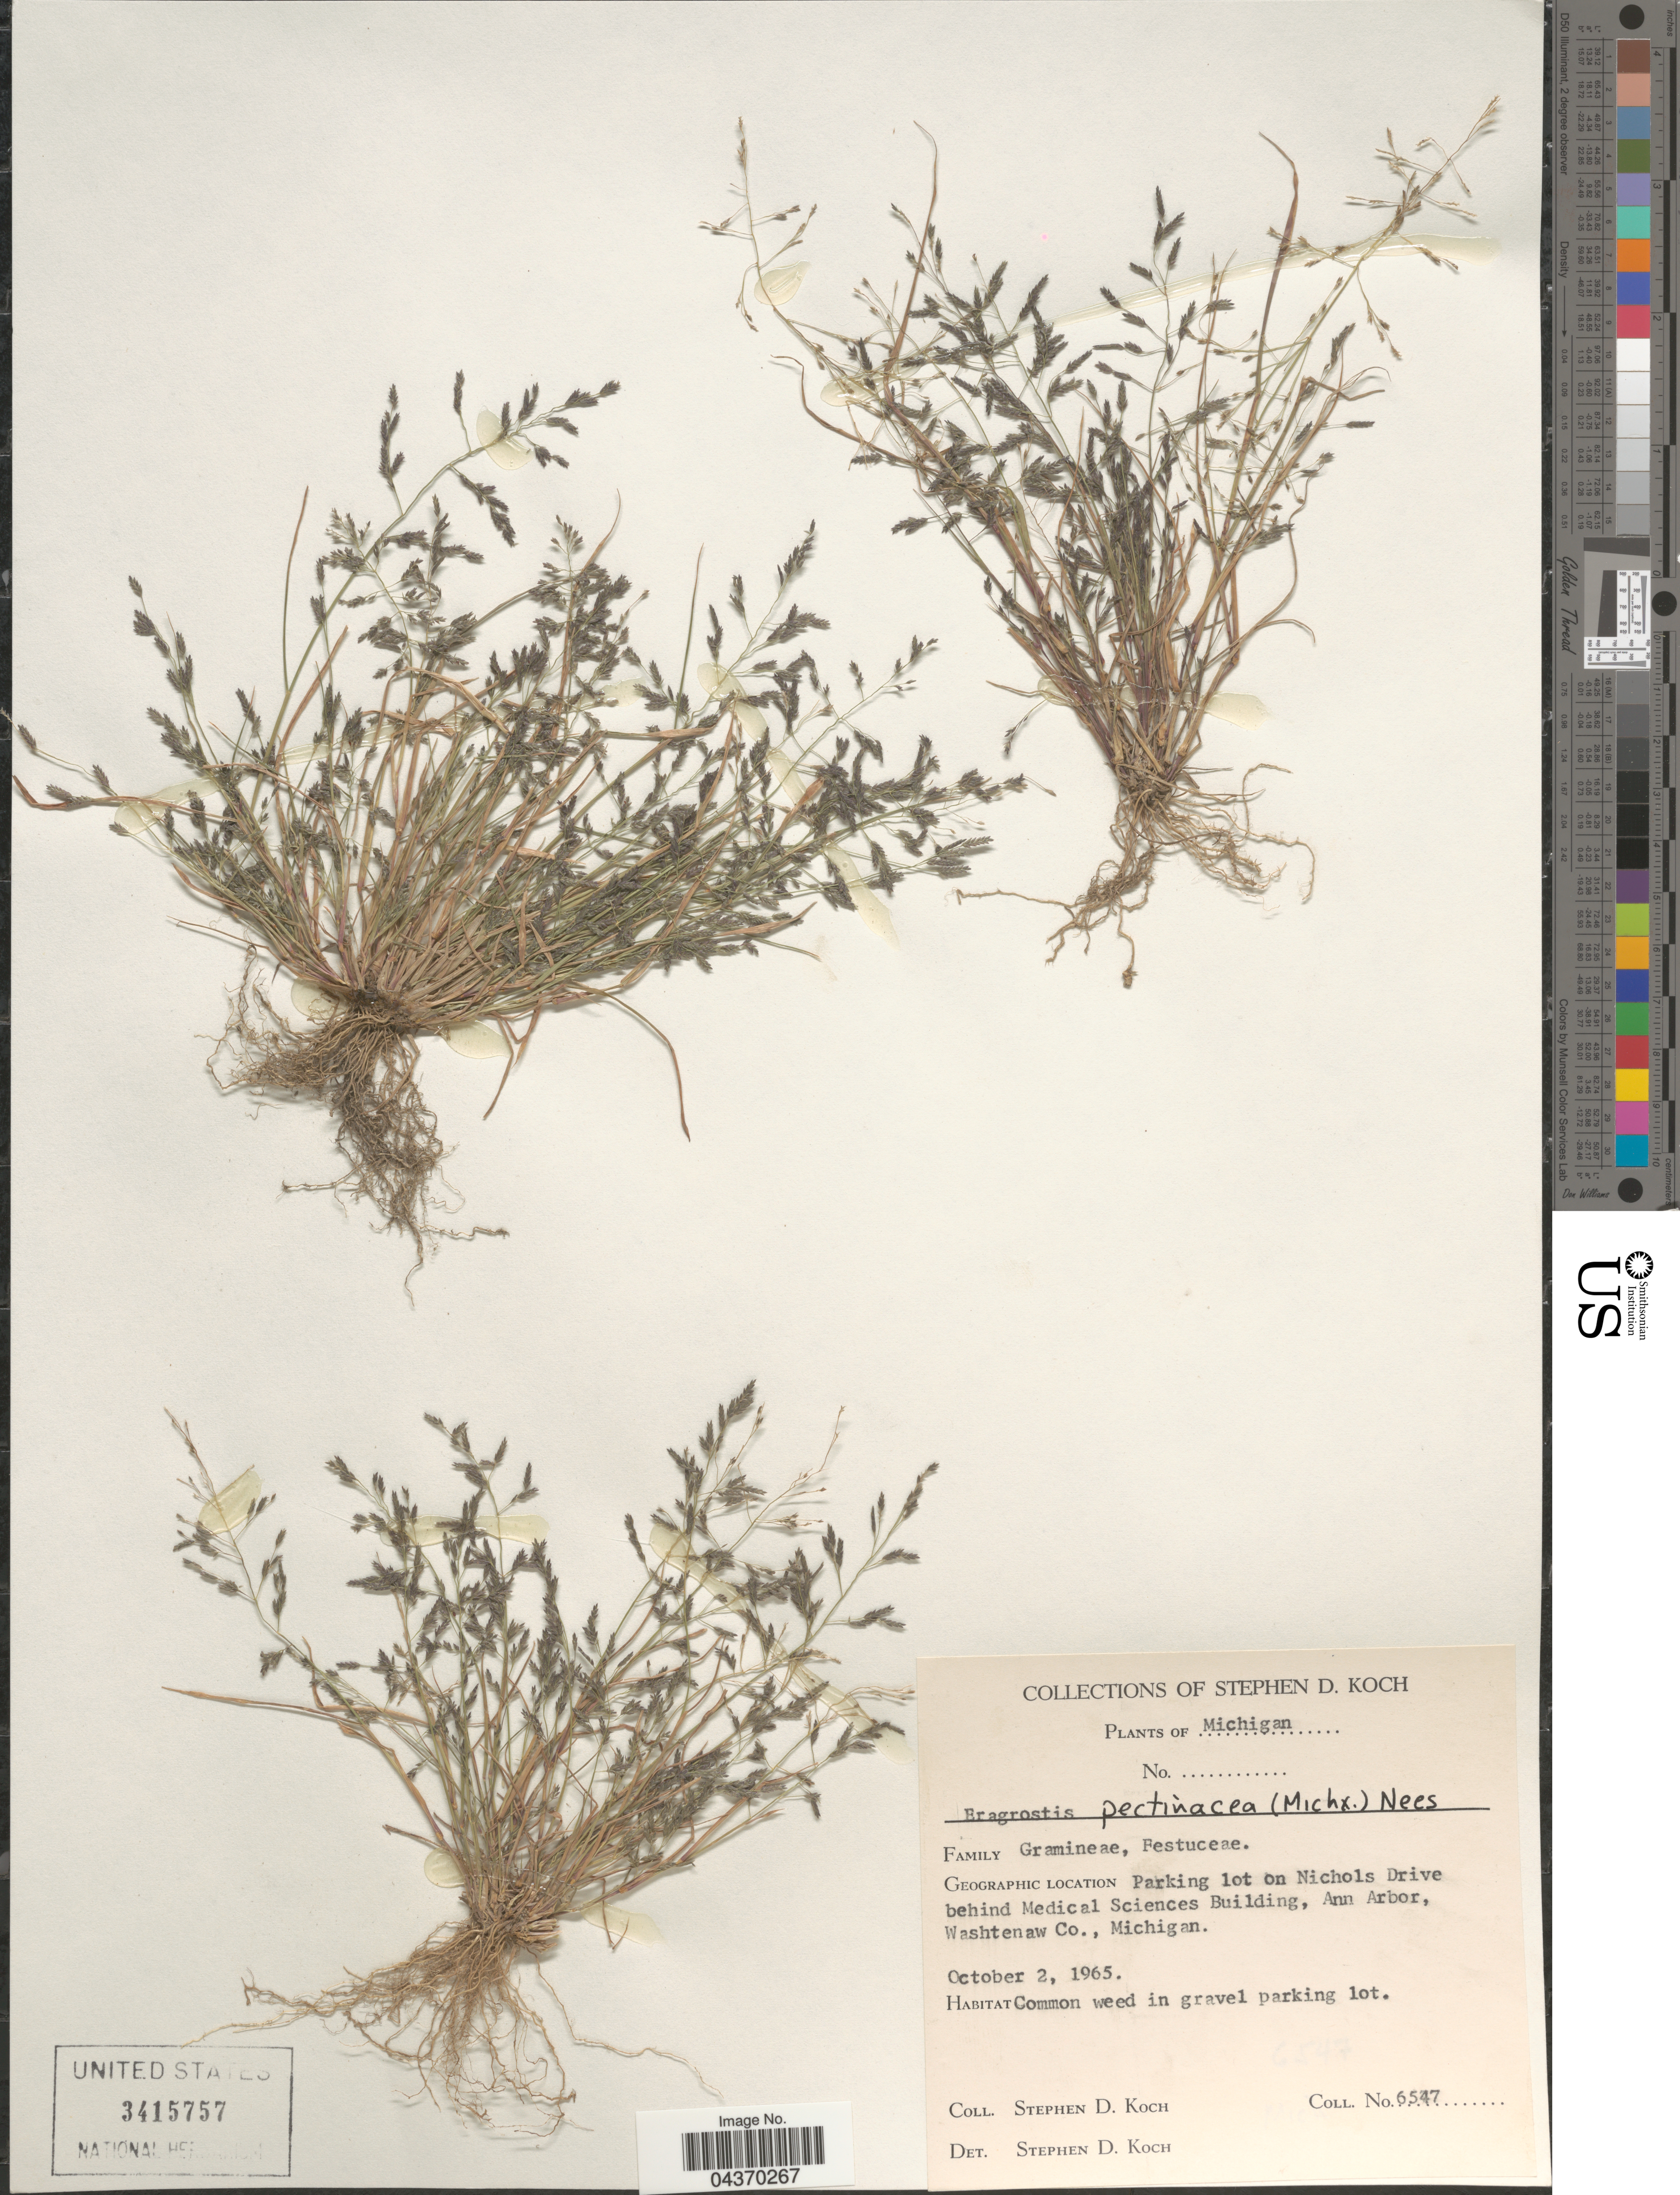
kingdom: Plantae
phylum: Tracheophyta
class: Liliopsida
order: Poales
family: Poaceae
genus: Eragrostis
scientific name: Eragrostis pectinacea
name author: (Michx.) Nees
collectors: S. D. Koch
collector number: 6547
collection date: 1965-10-02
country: United States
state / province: Michigan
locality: Parking lot on Nicholas Drive behind Medical Sciences Building, Ann Arbor, Washtenaw Co.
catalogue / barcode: US 3415757